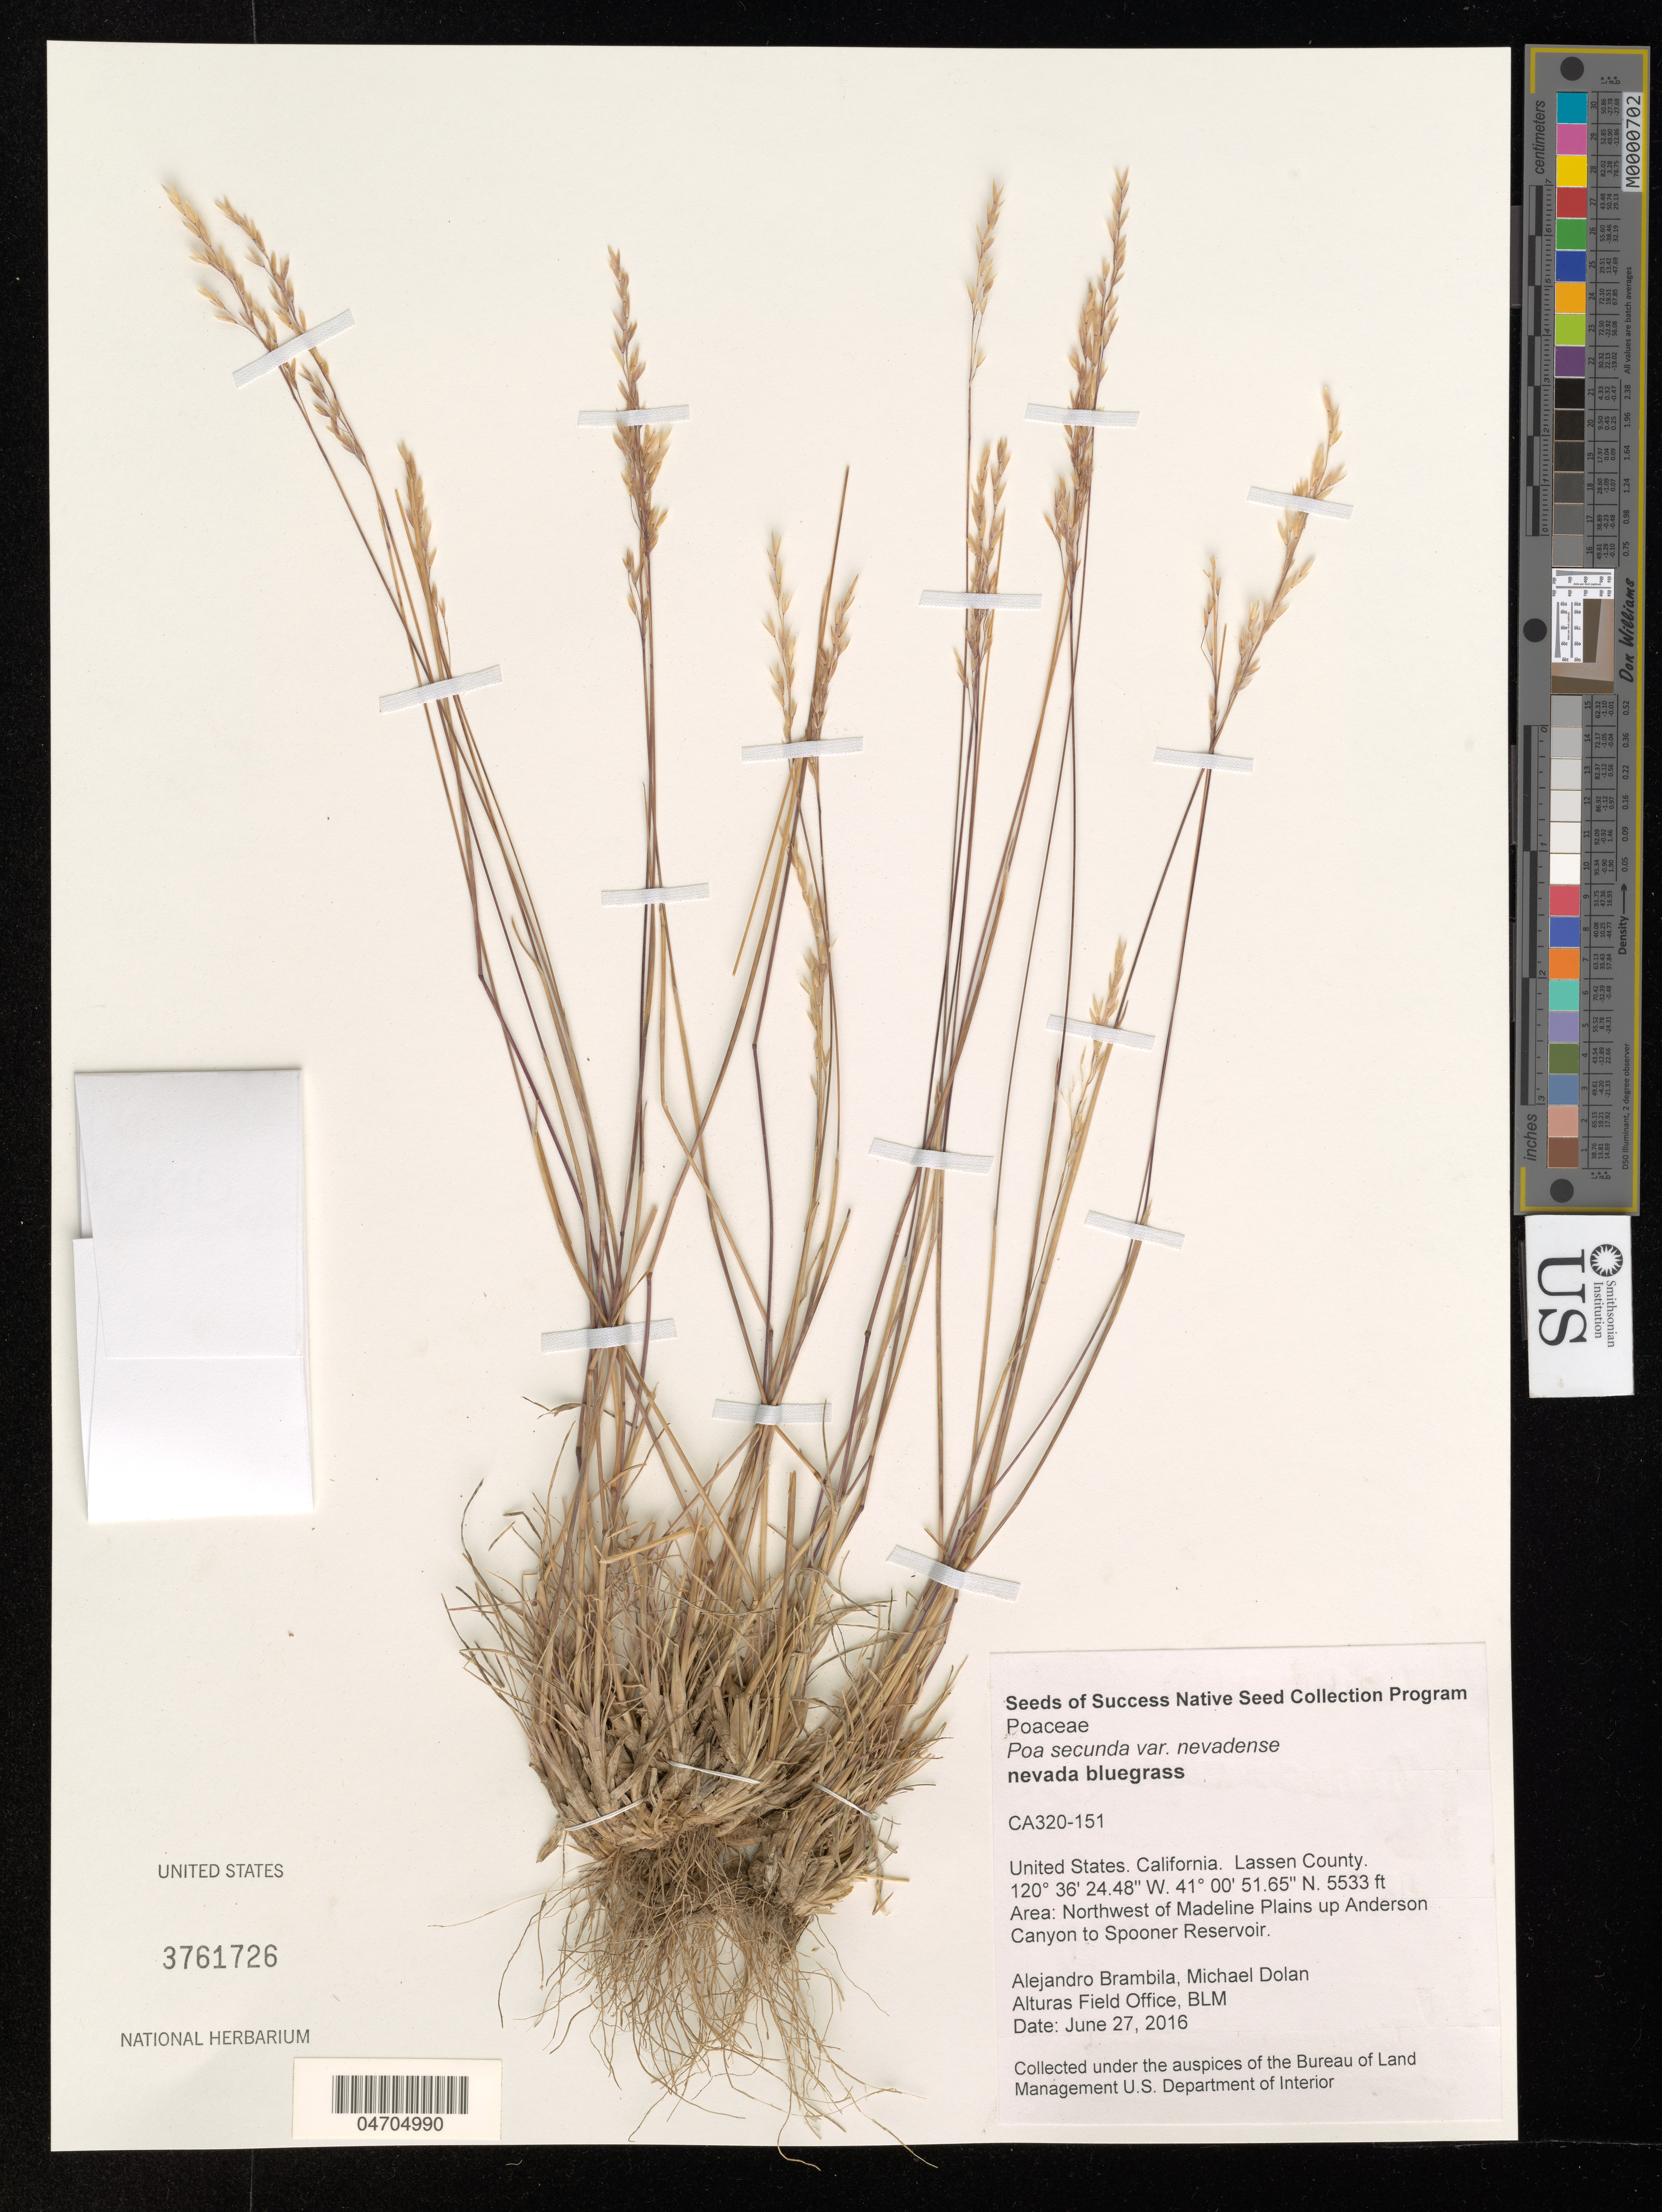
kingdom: Plantae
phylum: Tracheophyta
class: Liliopsida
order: Poales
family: Poaceae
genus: Poa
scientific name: Poa secunda subsp. juncifolia var. nevadensis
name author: (Vasey ex Scribn.) Soreng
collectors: A. Brambila & M. Dolan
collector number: CA320-151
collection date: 2016-06-27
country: United States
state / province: California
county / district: Lassen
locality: Lassen County. Area: Northwest of Madeline Plains up Anderson Canyon to Spooner Reservoir.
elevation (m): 1686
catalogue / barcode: US 3761726